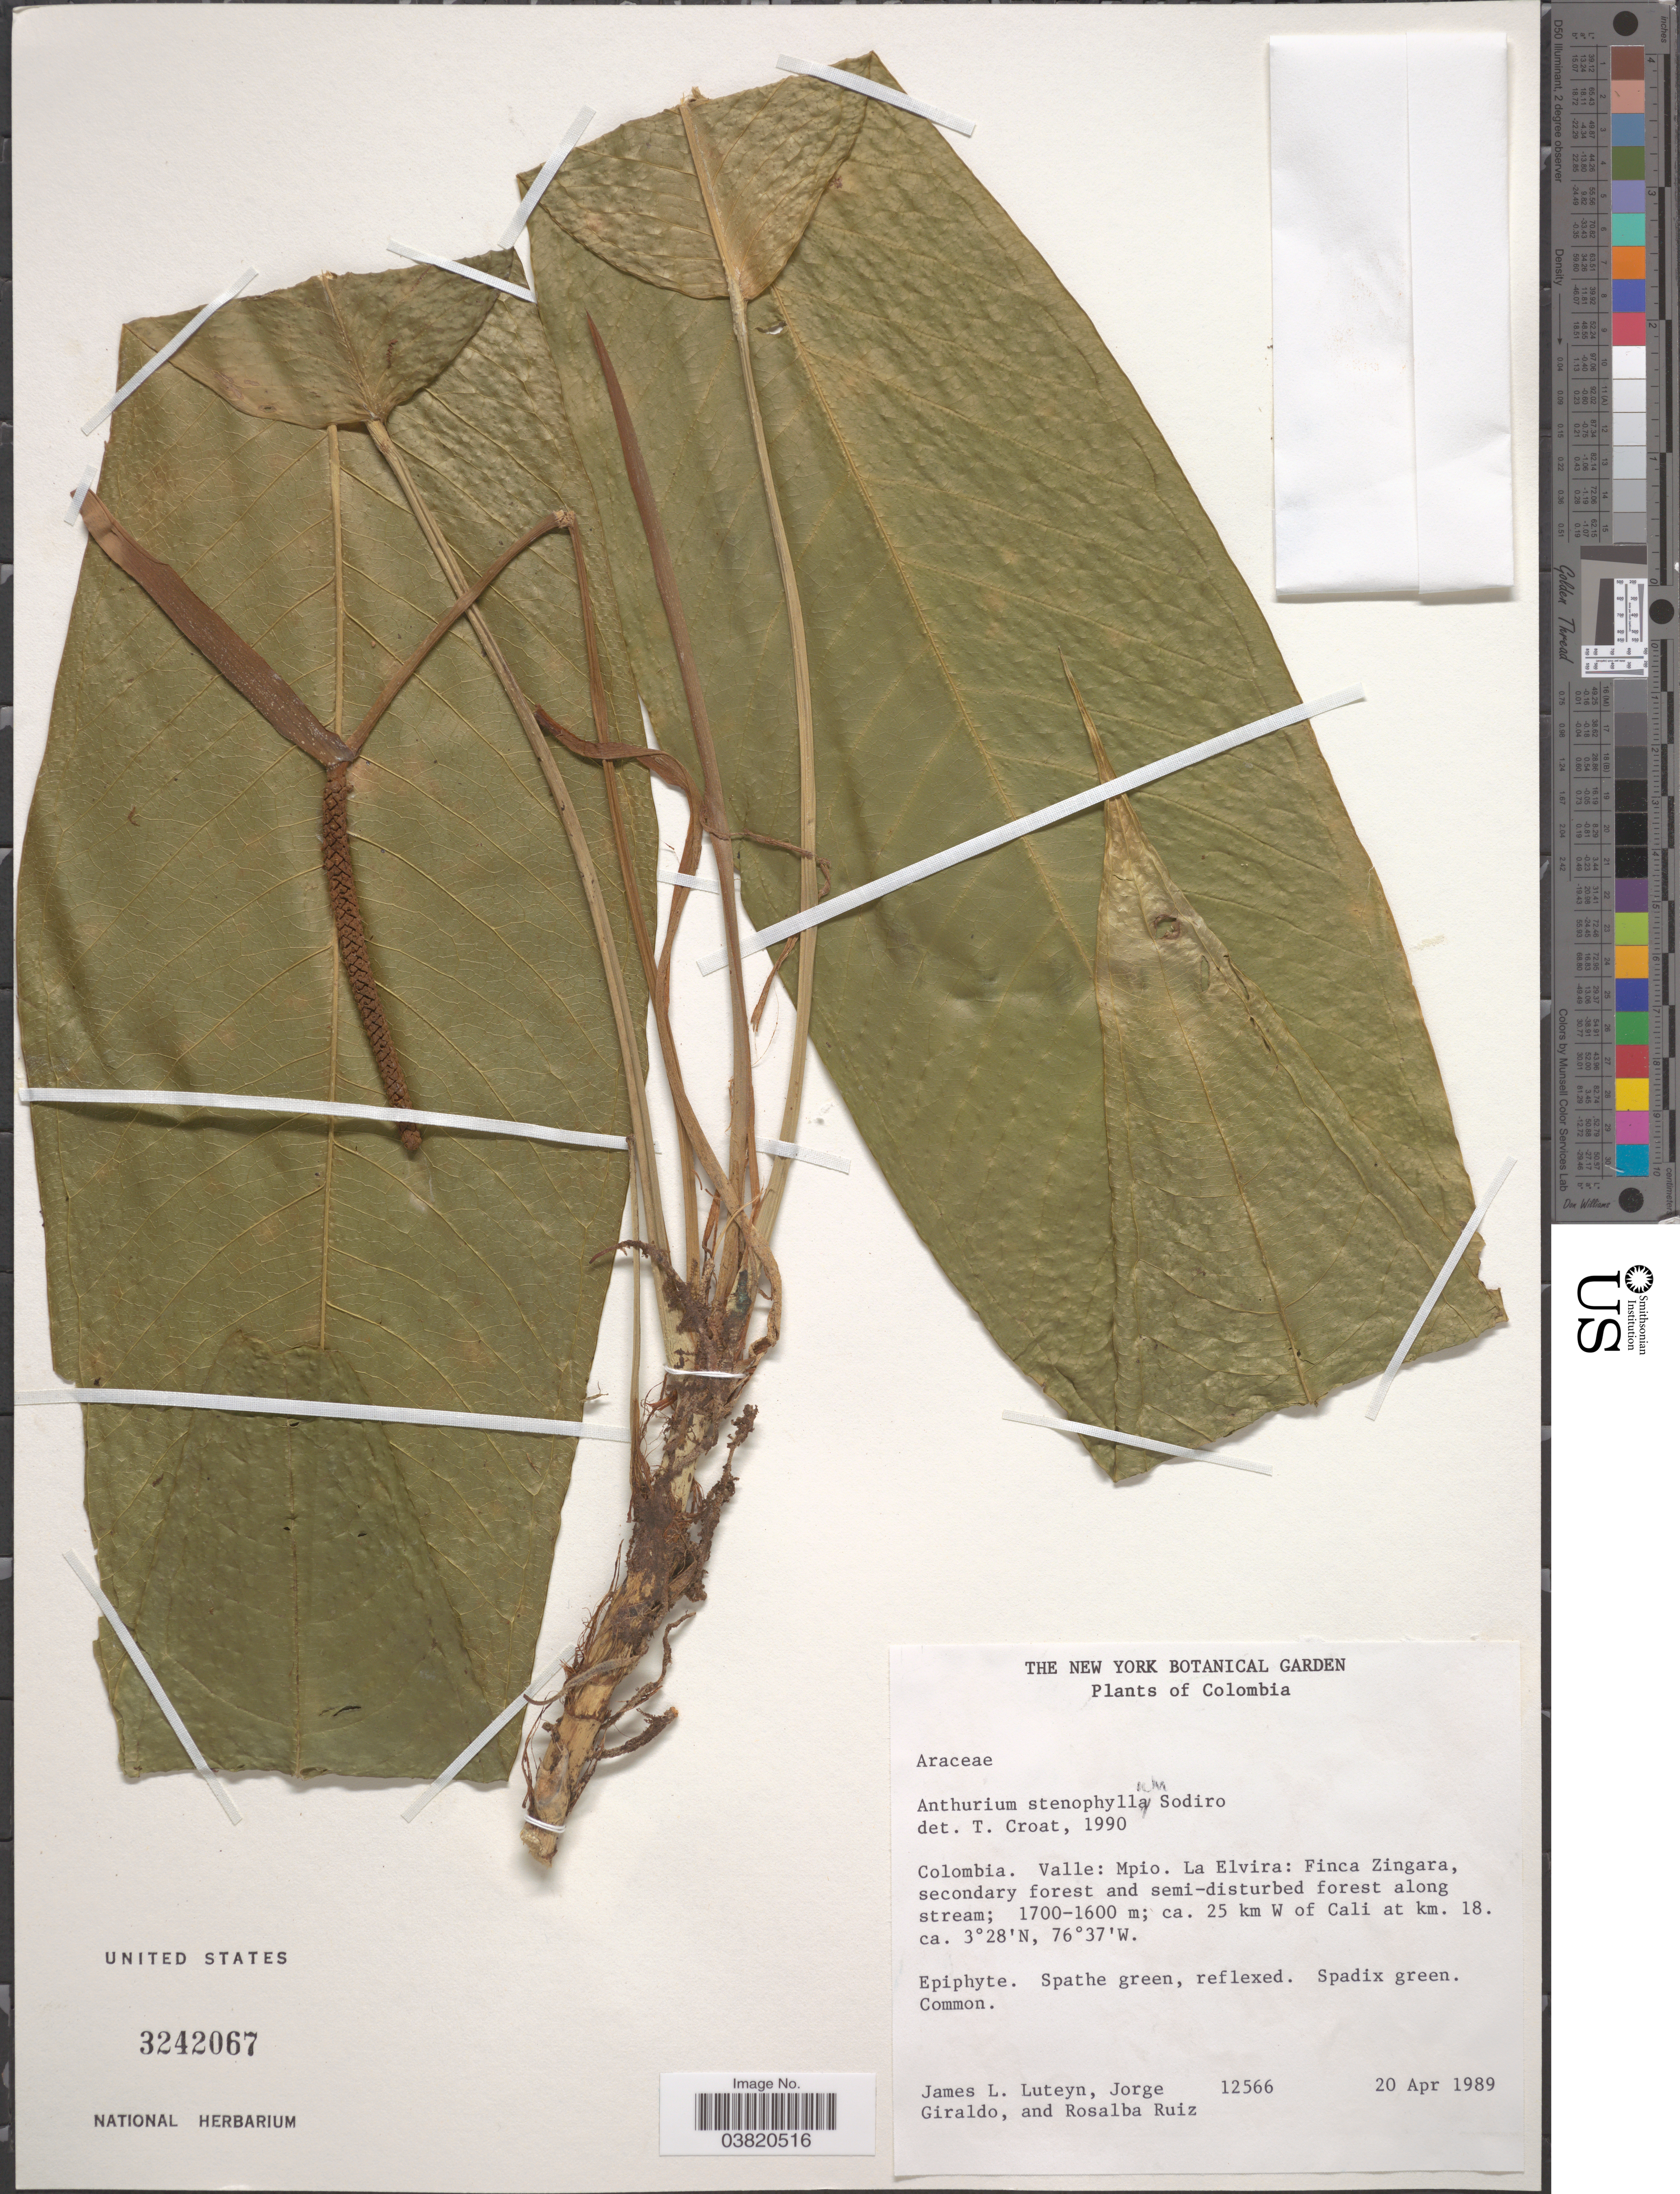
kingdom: Plantae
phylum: Tracheophyta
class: Liliopsida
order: Alismatales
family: Araceae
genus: Anthurium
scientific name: Anthurium stenophyllum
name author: Sodiro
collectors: J. L. Luteyn, J. Giraldo & R. Ruiz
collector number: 12566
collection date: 1989-04-20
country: Colombia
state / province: Valle del Cauca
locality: Valle: Mpio. La Elvira: Finca Zingara, along stream; ca. 25 km W of Cali at km. 18.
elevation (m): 1600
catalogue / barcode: US 3242067